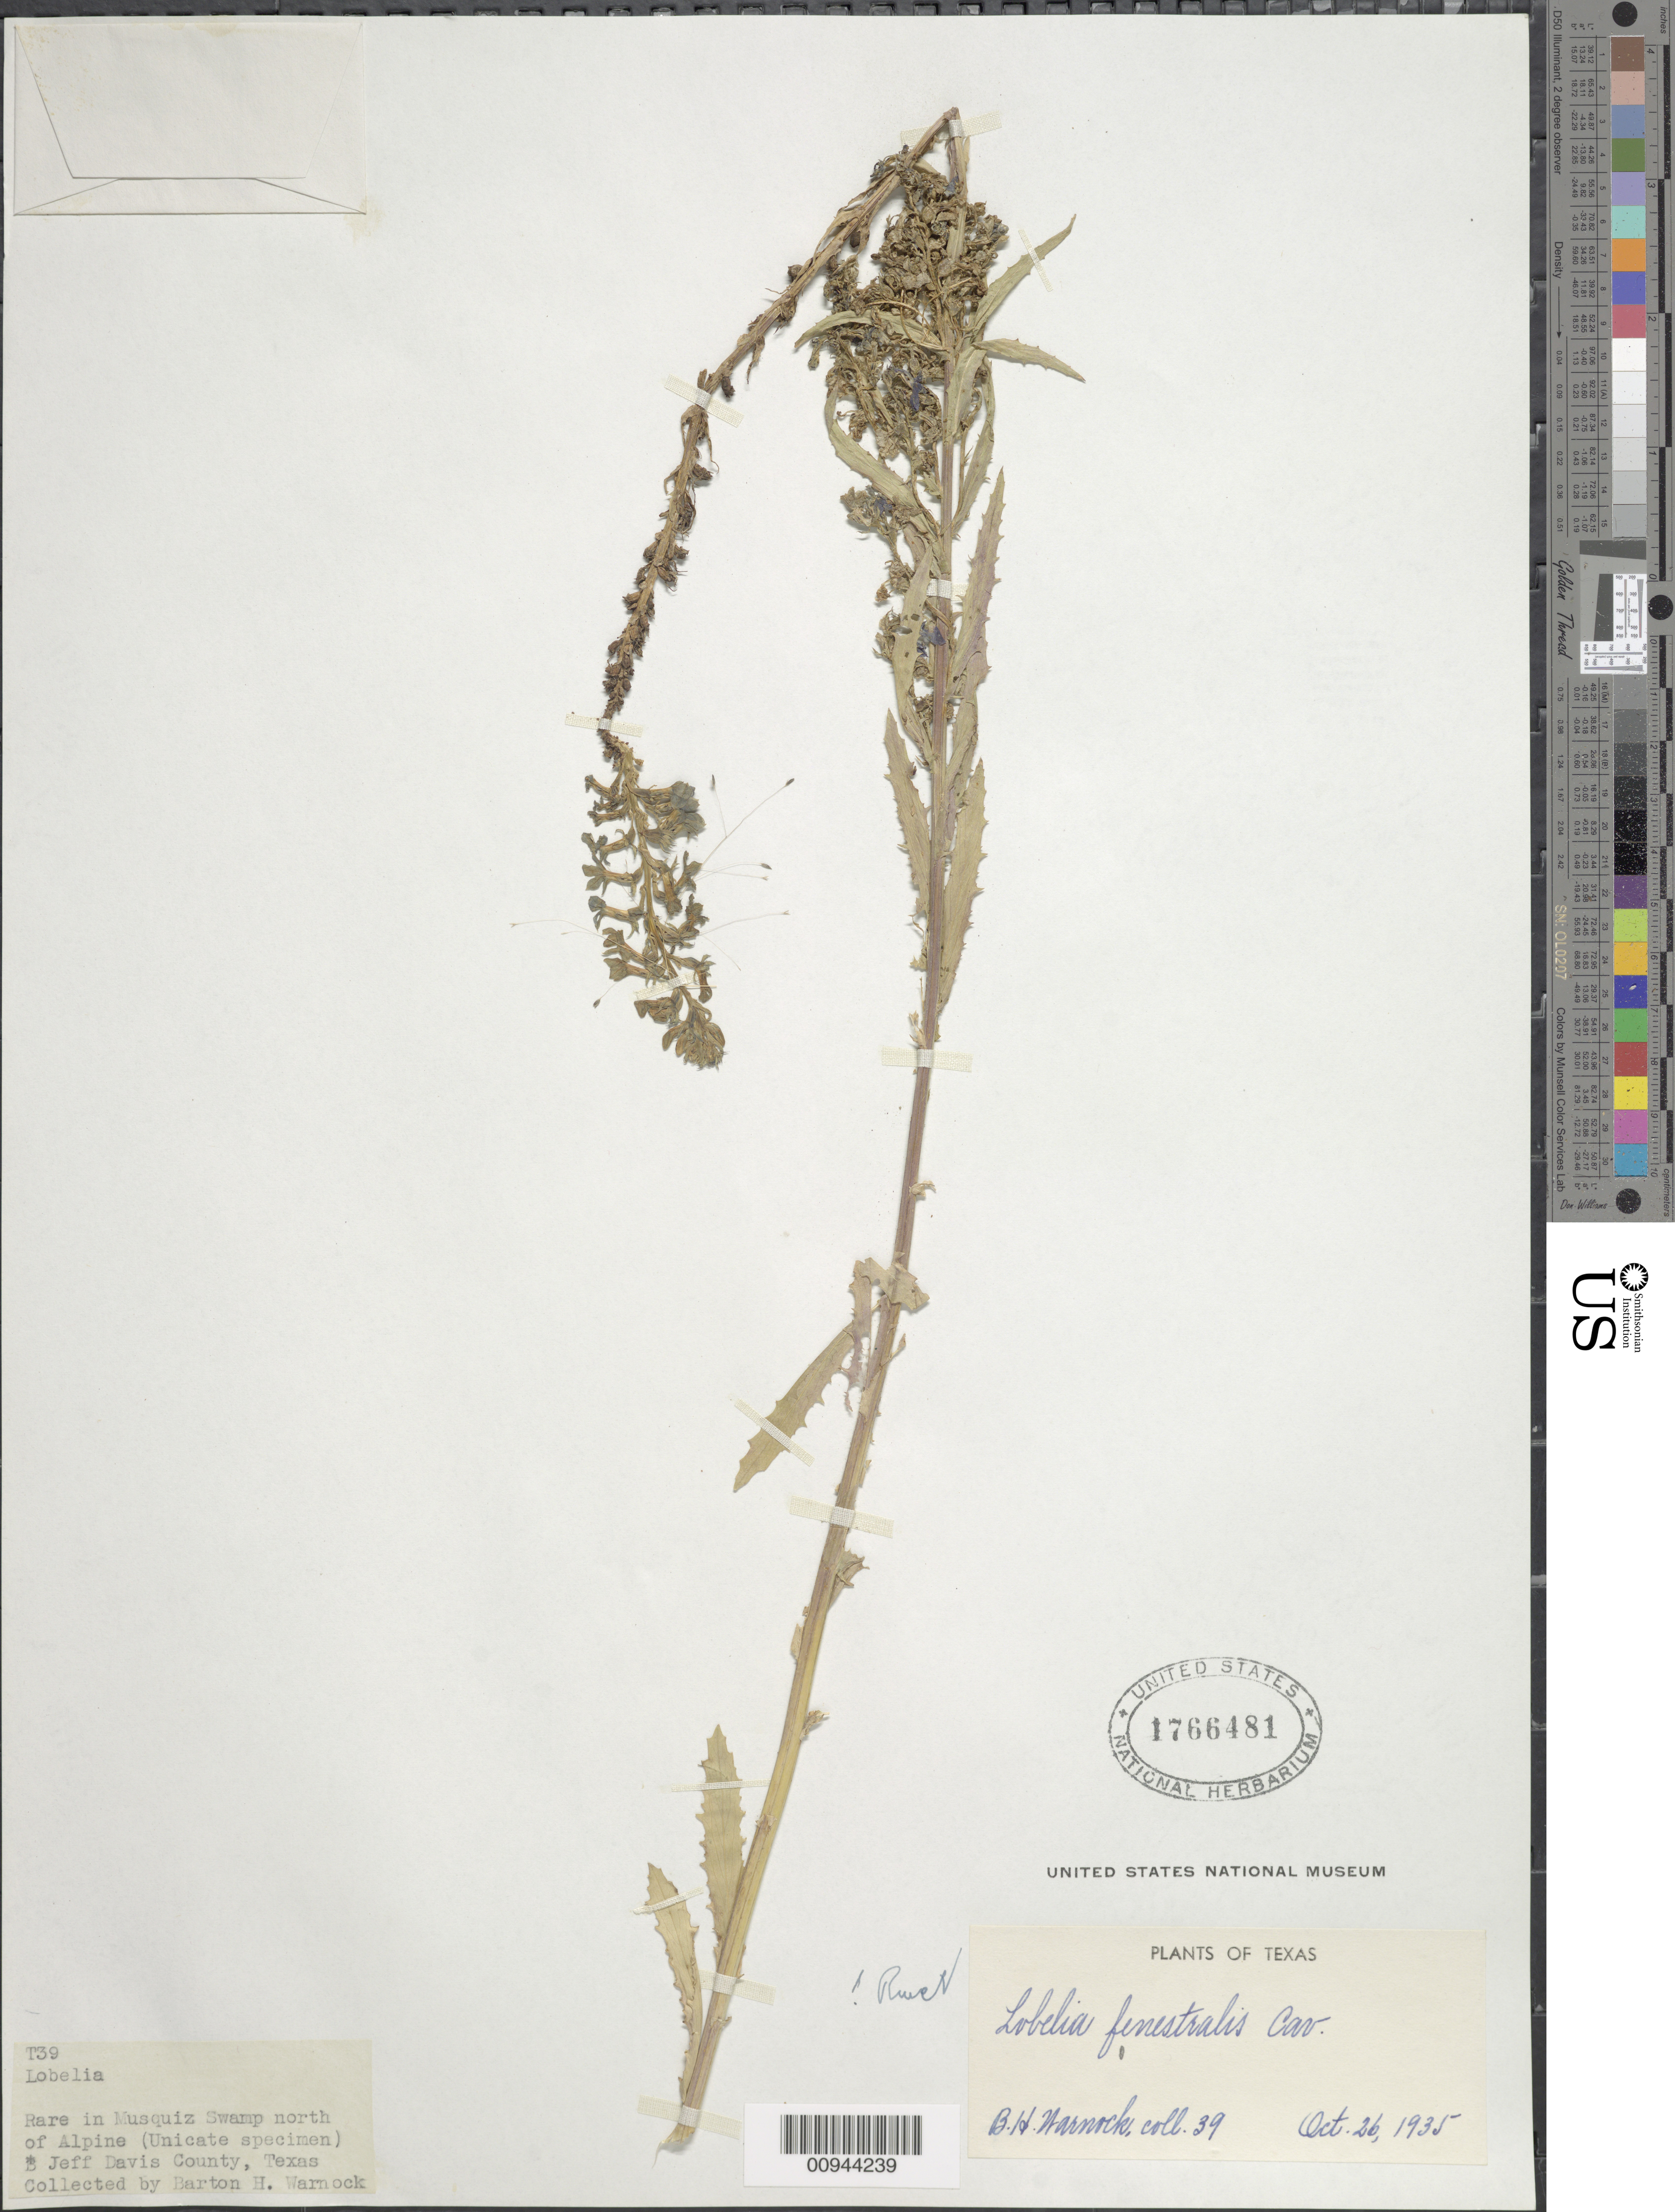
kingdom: Plantae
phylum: Tracheophyta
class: Magnoliopsida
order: Asterales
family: Campanulaceae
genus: Lobelia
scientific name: Lobelia fenestralis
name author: Cav.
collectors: B. H. Warnock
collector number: T39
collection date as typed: Oct. 26, 1935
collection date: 1935-10-26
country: United States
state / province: Texas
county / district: Jeff Davis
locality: Musquiz Swamp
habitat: swamp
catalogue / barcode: US 1766481